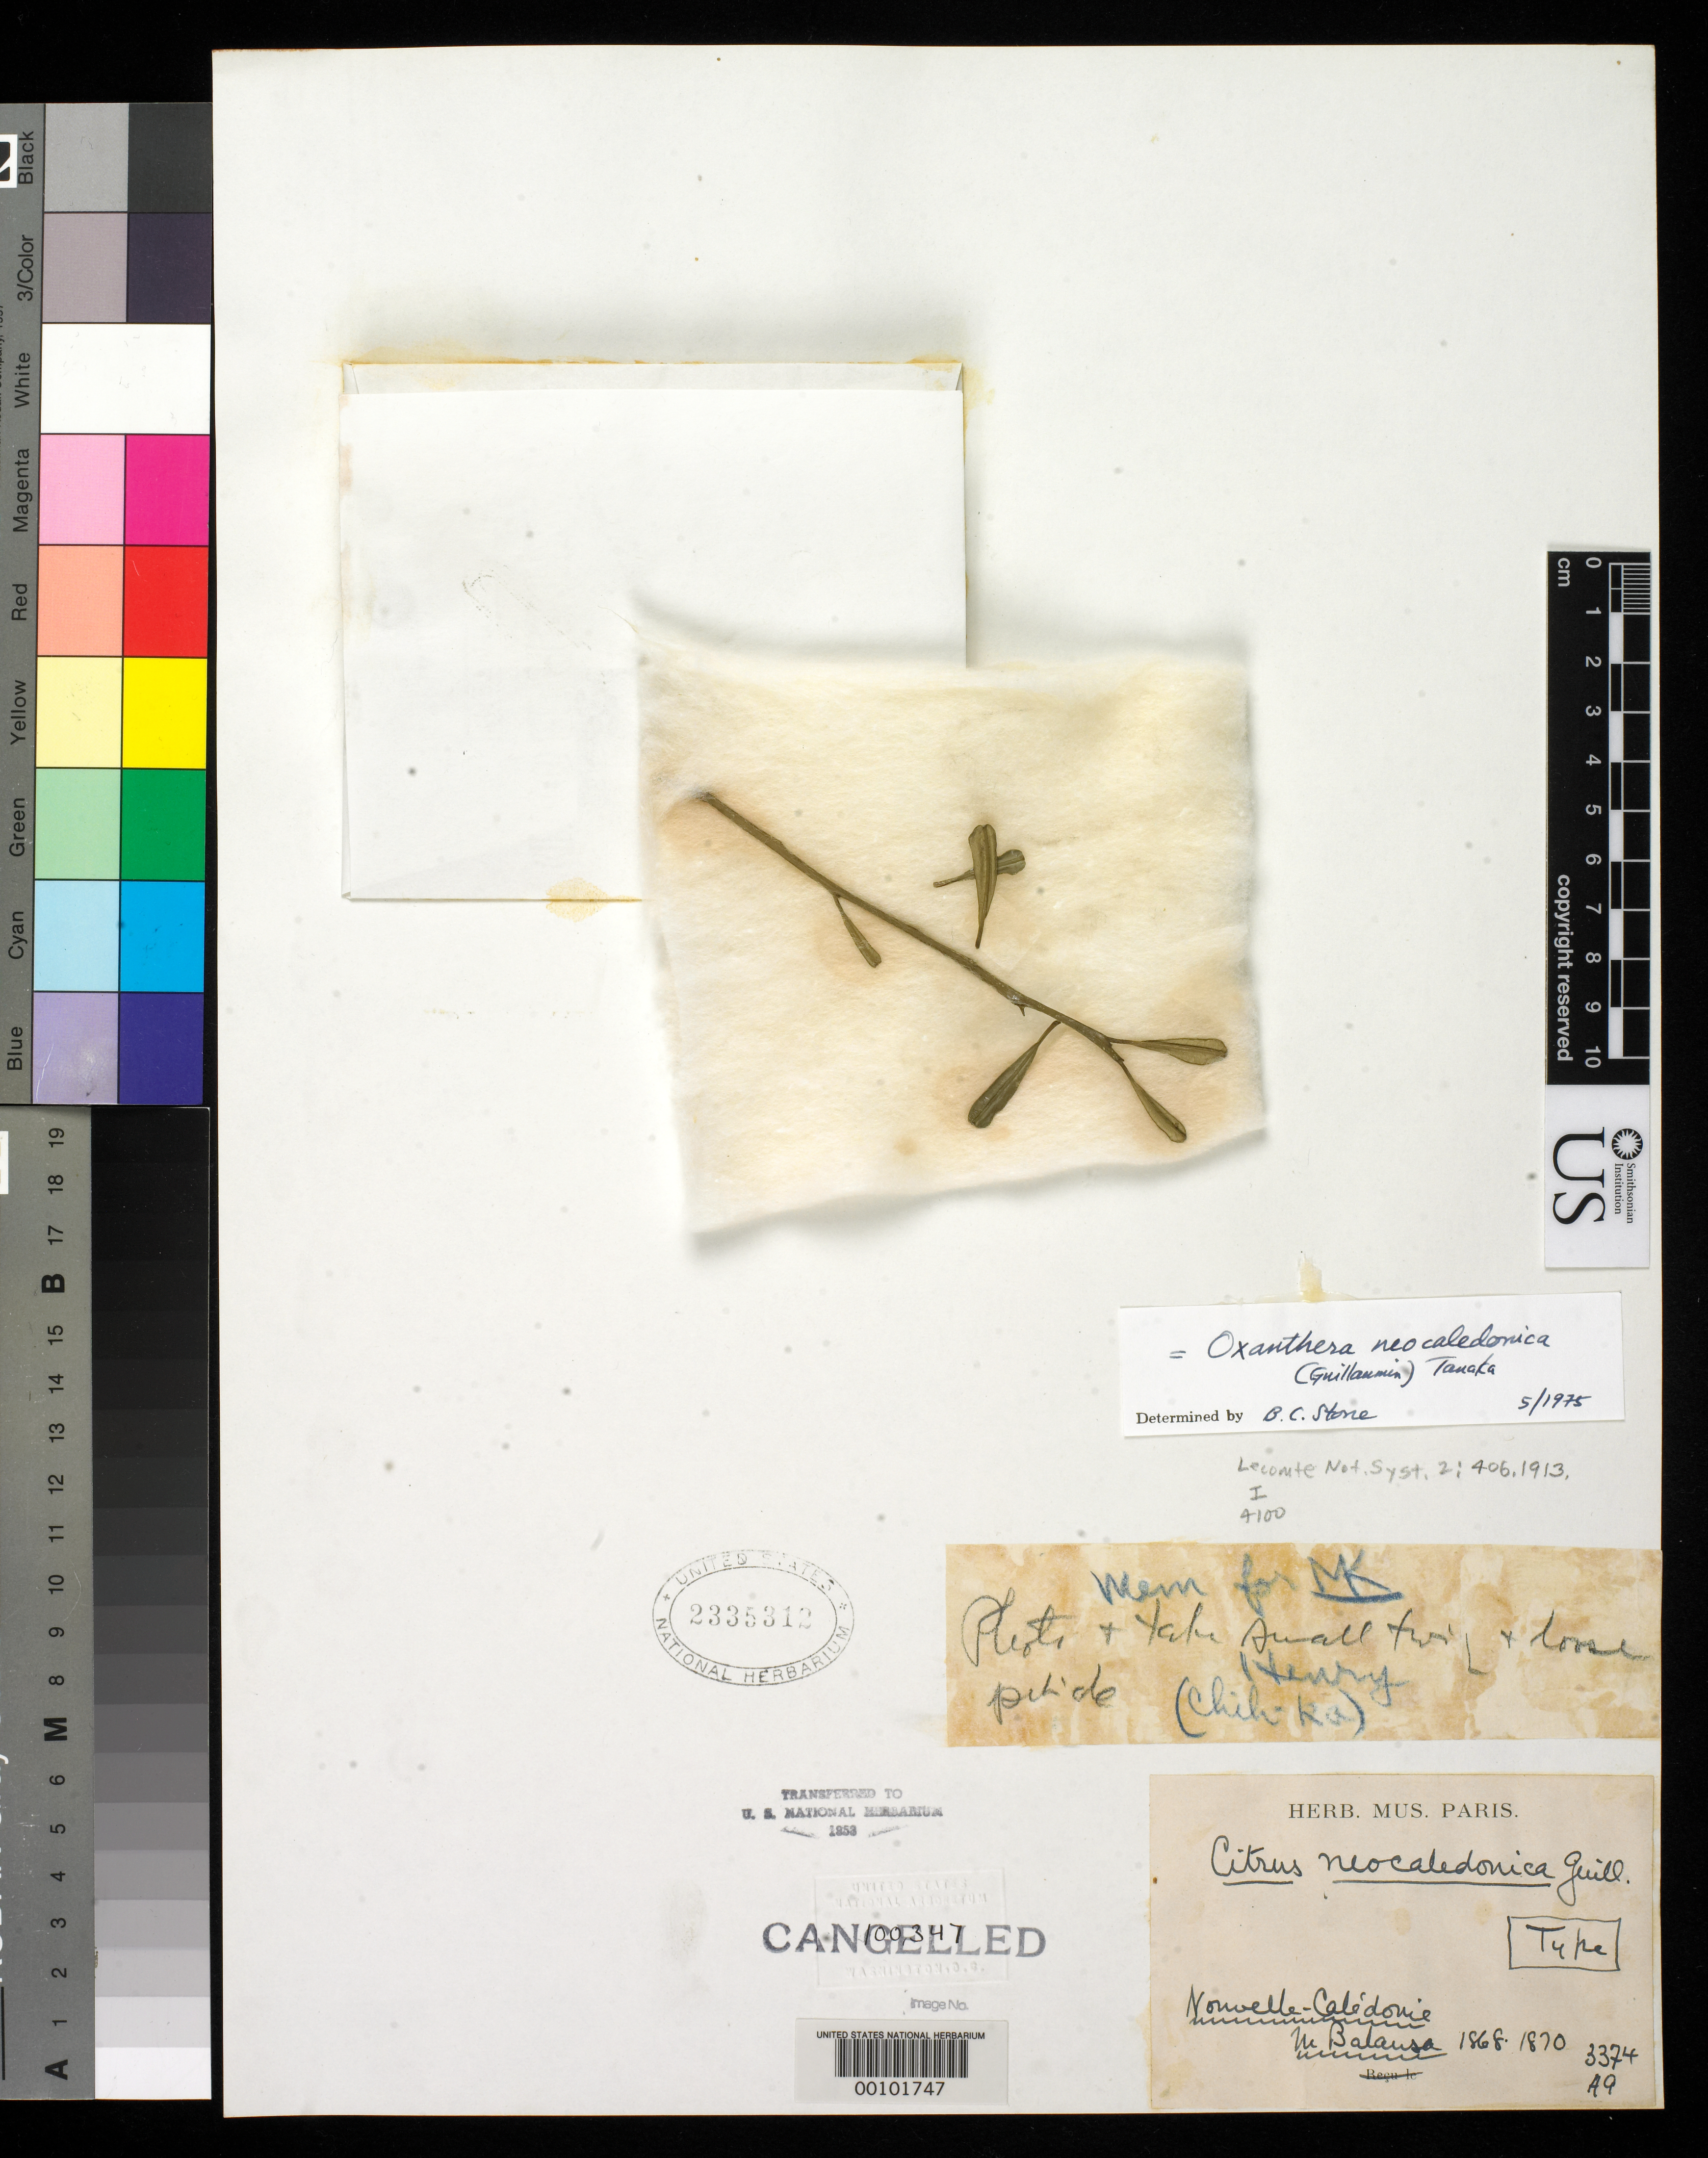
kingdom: Plantae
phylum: Tracheophyta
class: Magnoliopsida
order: Sapindales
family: Rutaceae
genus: Citrus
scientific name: Citrus neocaledonica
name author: Guillaumin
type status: Type Collection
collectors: B. Balansa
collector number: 3374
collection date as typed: May 1871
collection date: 1871-05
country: New Caledonia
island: New Caledonia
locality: Presqu'Île de Poume.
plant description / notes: Fragmentary material annotated as "Type", presumably from the type specimen in herb. Paris.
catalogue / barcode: US 2335312